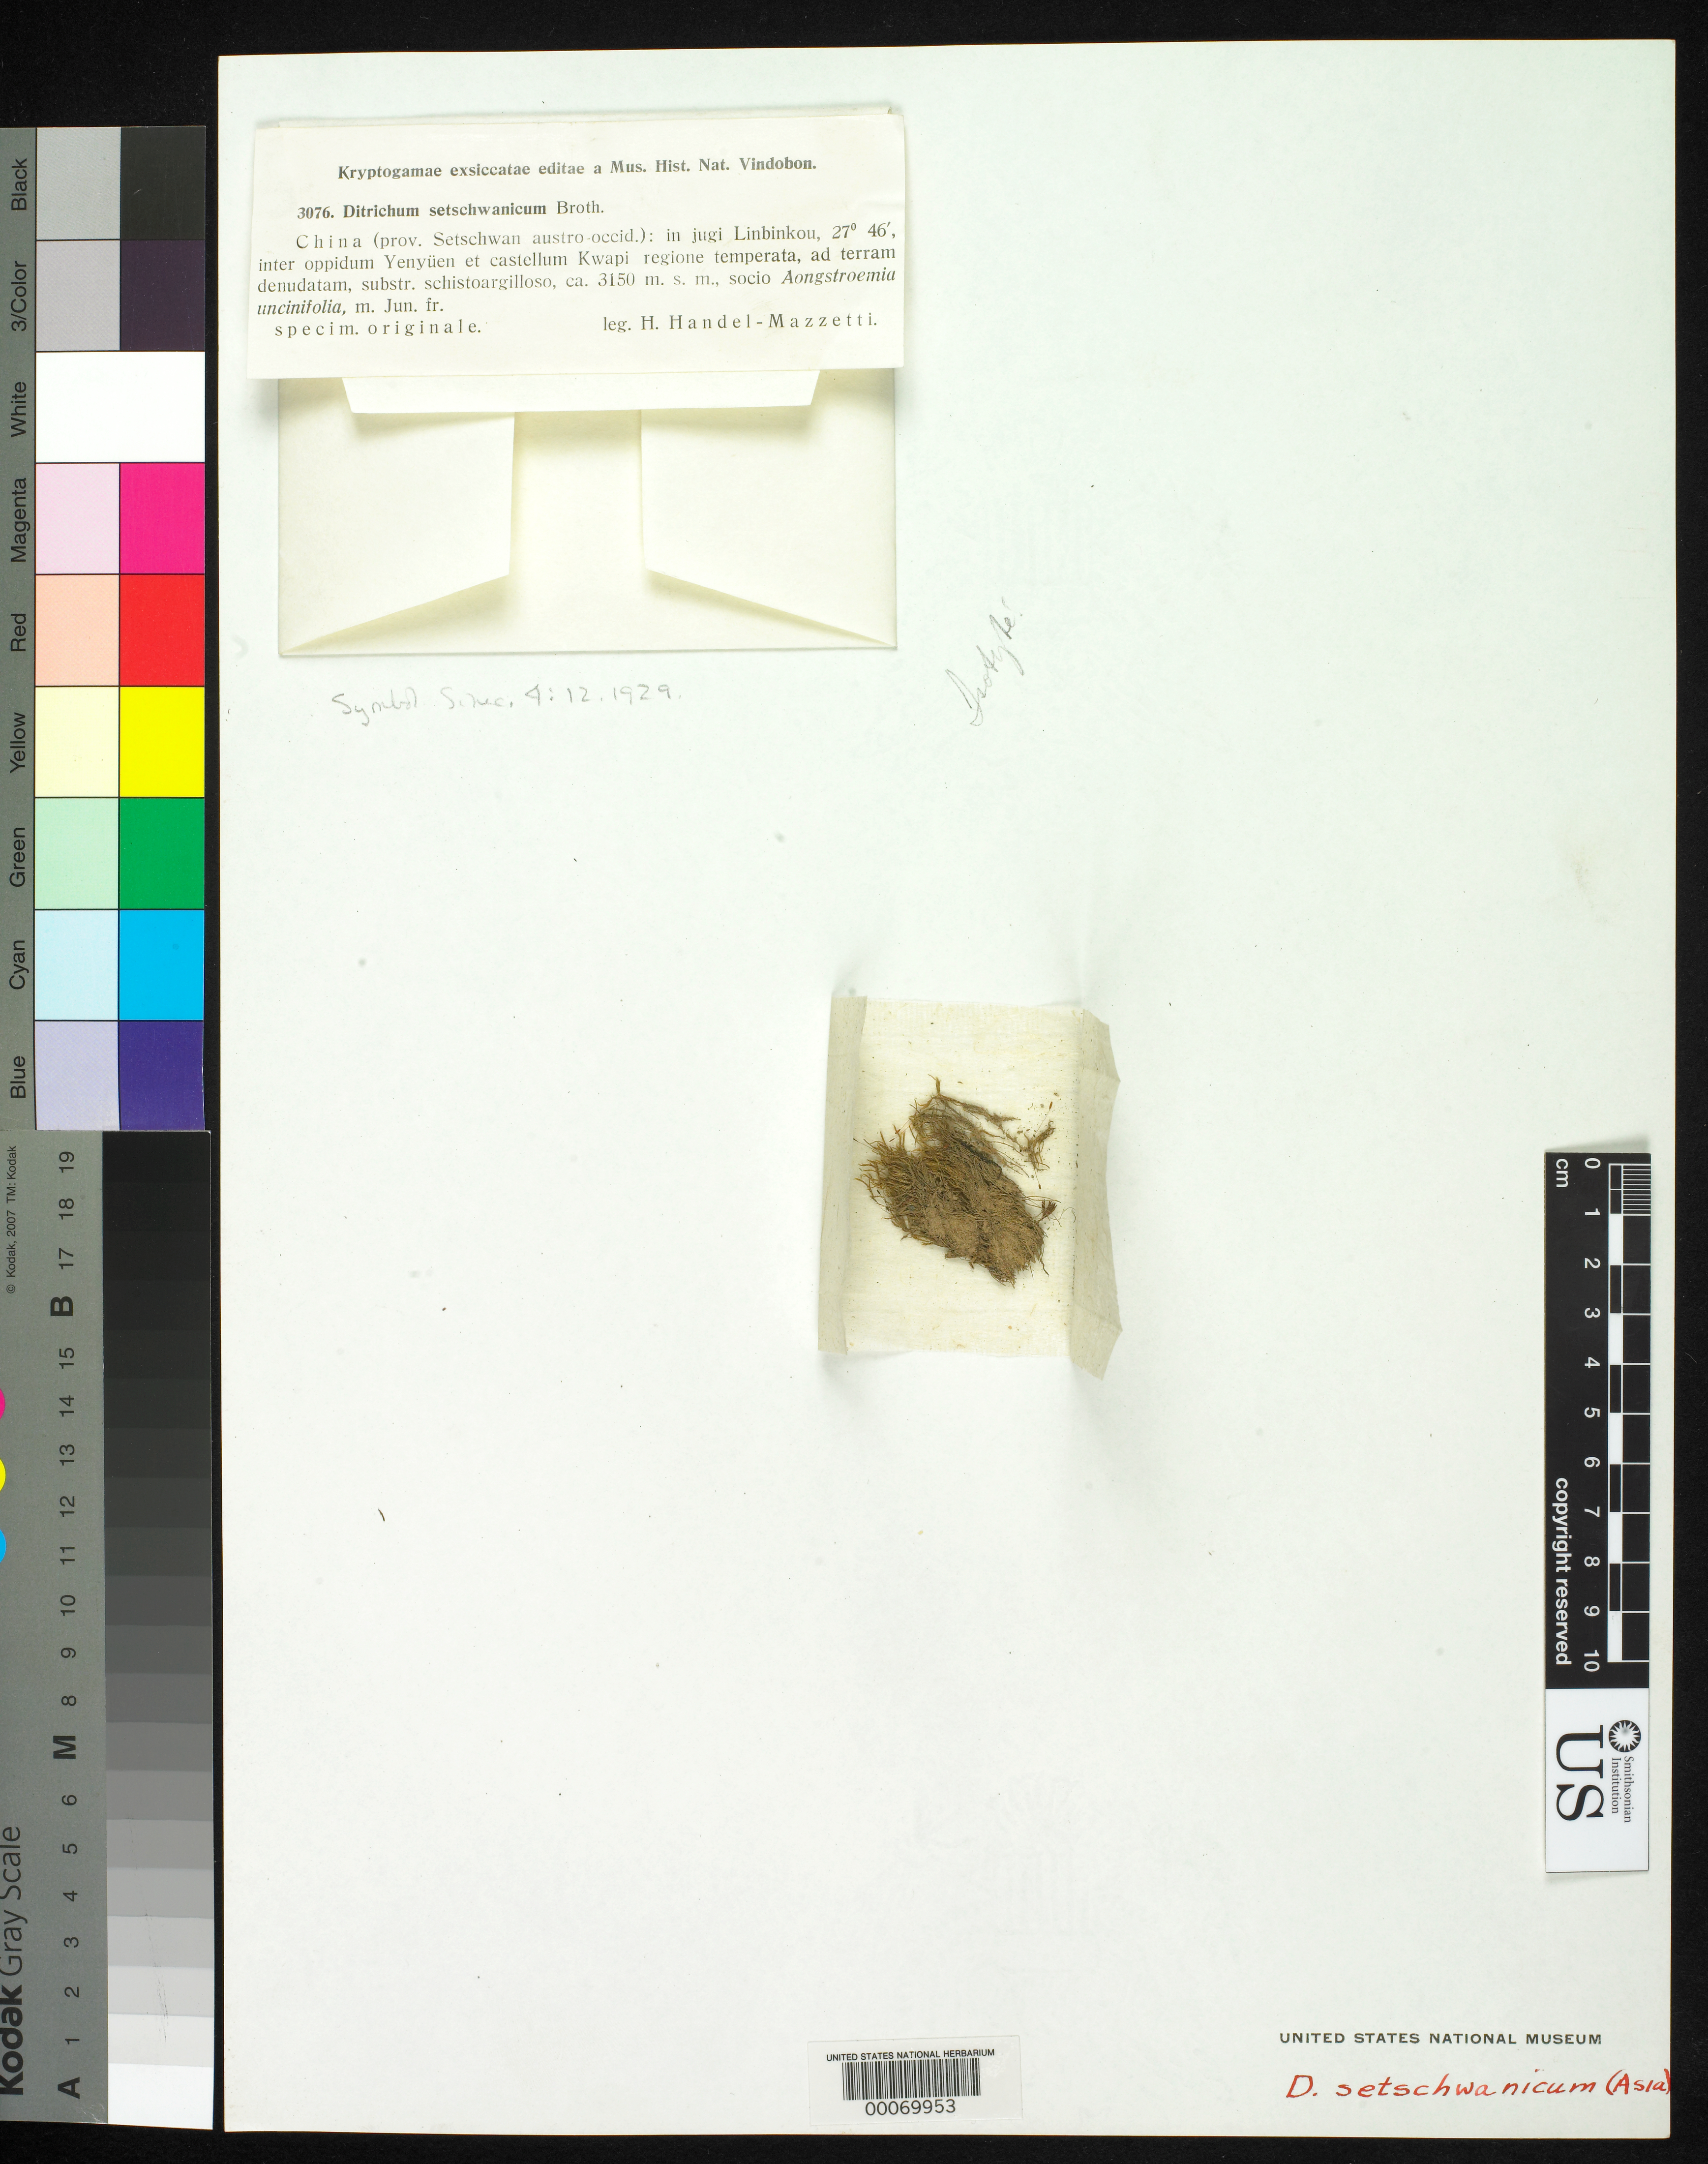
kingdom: Plantae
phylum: Bryophyta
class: Bryopsida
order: Dicranales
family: Ditrichaceae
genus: Ditrichum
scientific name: Ditrichum setschwanicum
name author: Broth. in Hand.-Mazz.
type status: Isotype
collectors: H. Handel-Mazzetti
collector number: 3076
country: China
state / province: Sichuan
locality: Linbinkou oppidum Yenyuen et castellum Kwapi. [Linbinkou town of Yenyuen & Kwapi fortress.]